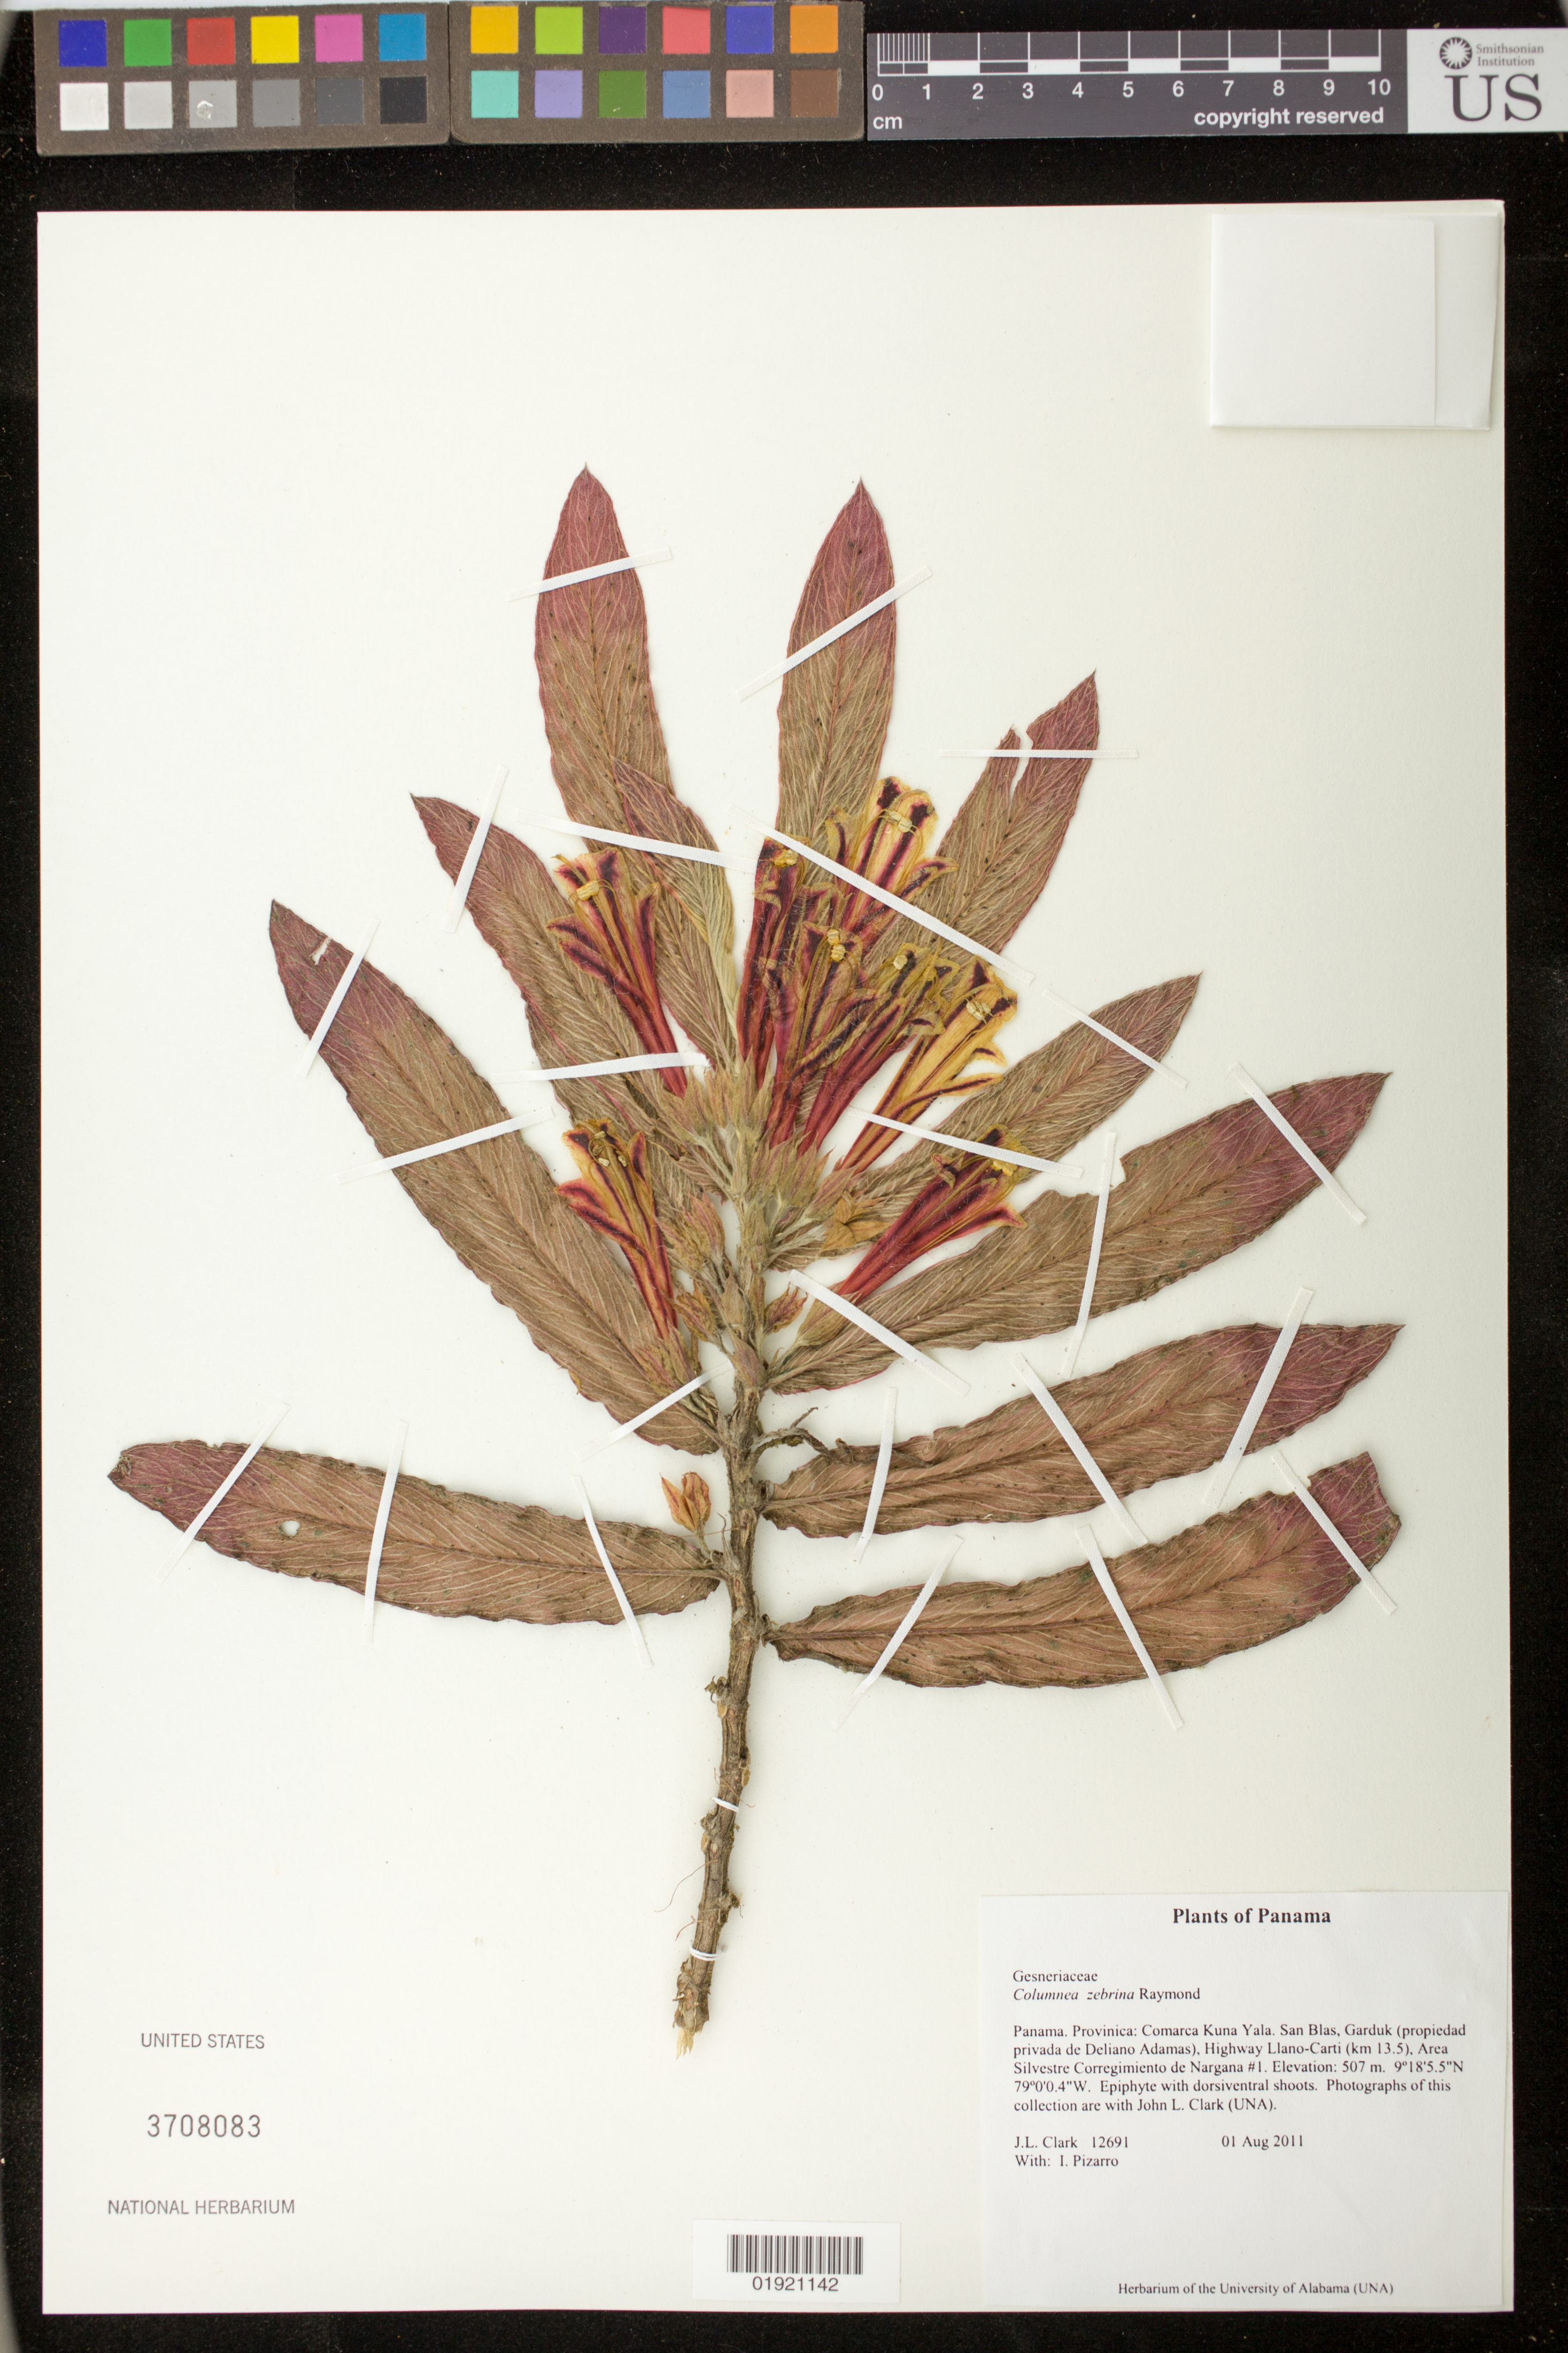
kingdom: Plantae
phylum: Tracheophyta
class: Magnoliopsida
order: Lamiales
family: Gesneriaceae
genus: Columnea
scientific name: Columnea zebrina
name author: Raymond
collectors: J. L. Clark & I. Pizarro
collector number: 12691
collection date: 2011-08-01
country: Panama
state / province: Kuna Yala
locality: Provincia: Comarca Kuna Yala. San Blas, Garduk (propriedad privada de Deliano Adamas), Highway Llano-Carti (km 13.5). Area Silvestre Corregimiento de Nargana #1.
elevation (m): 507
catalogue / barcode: US 3708083